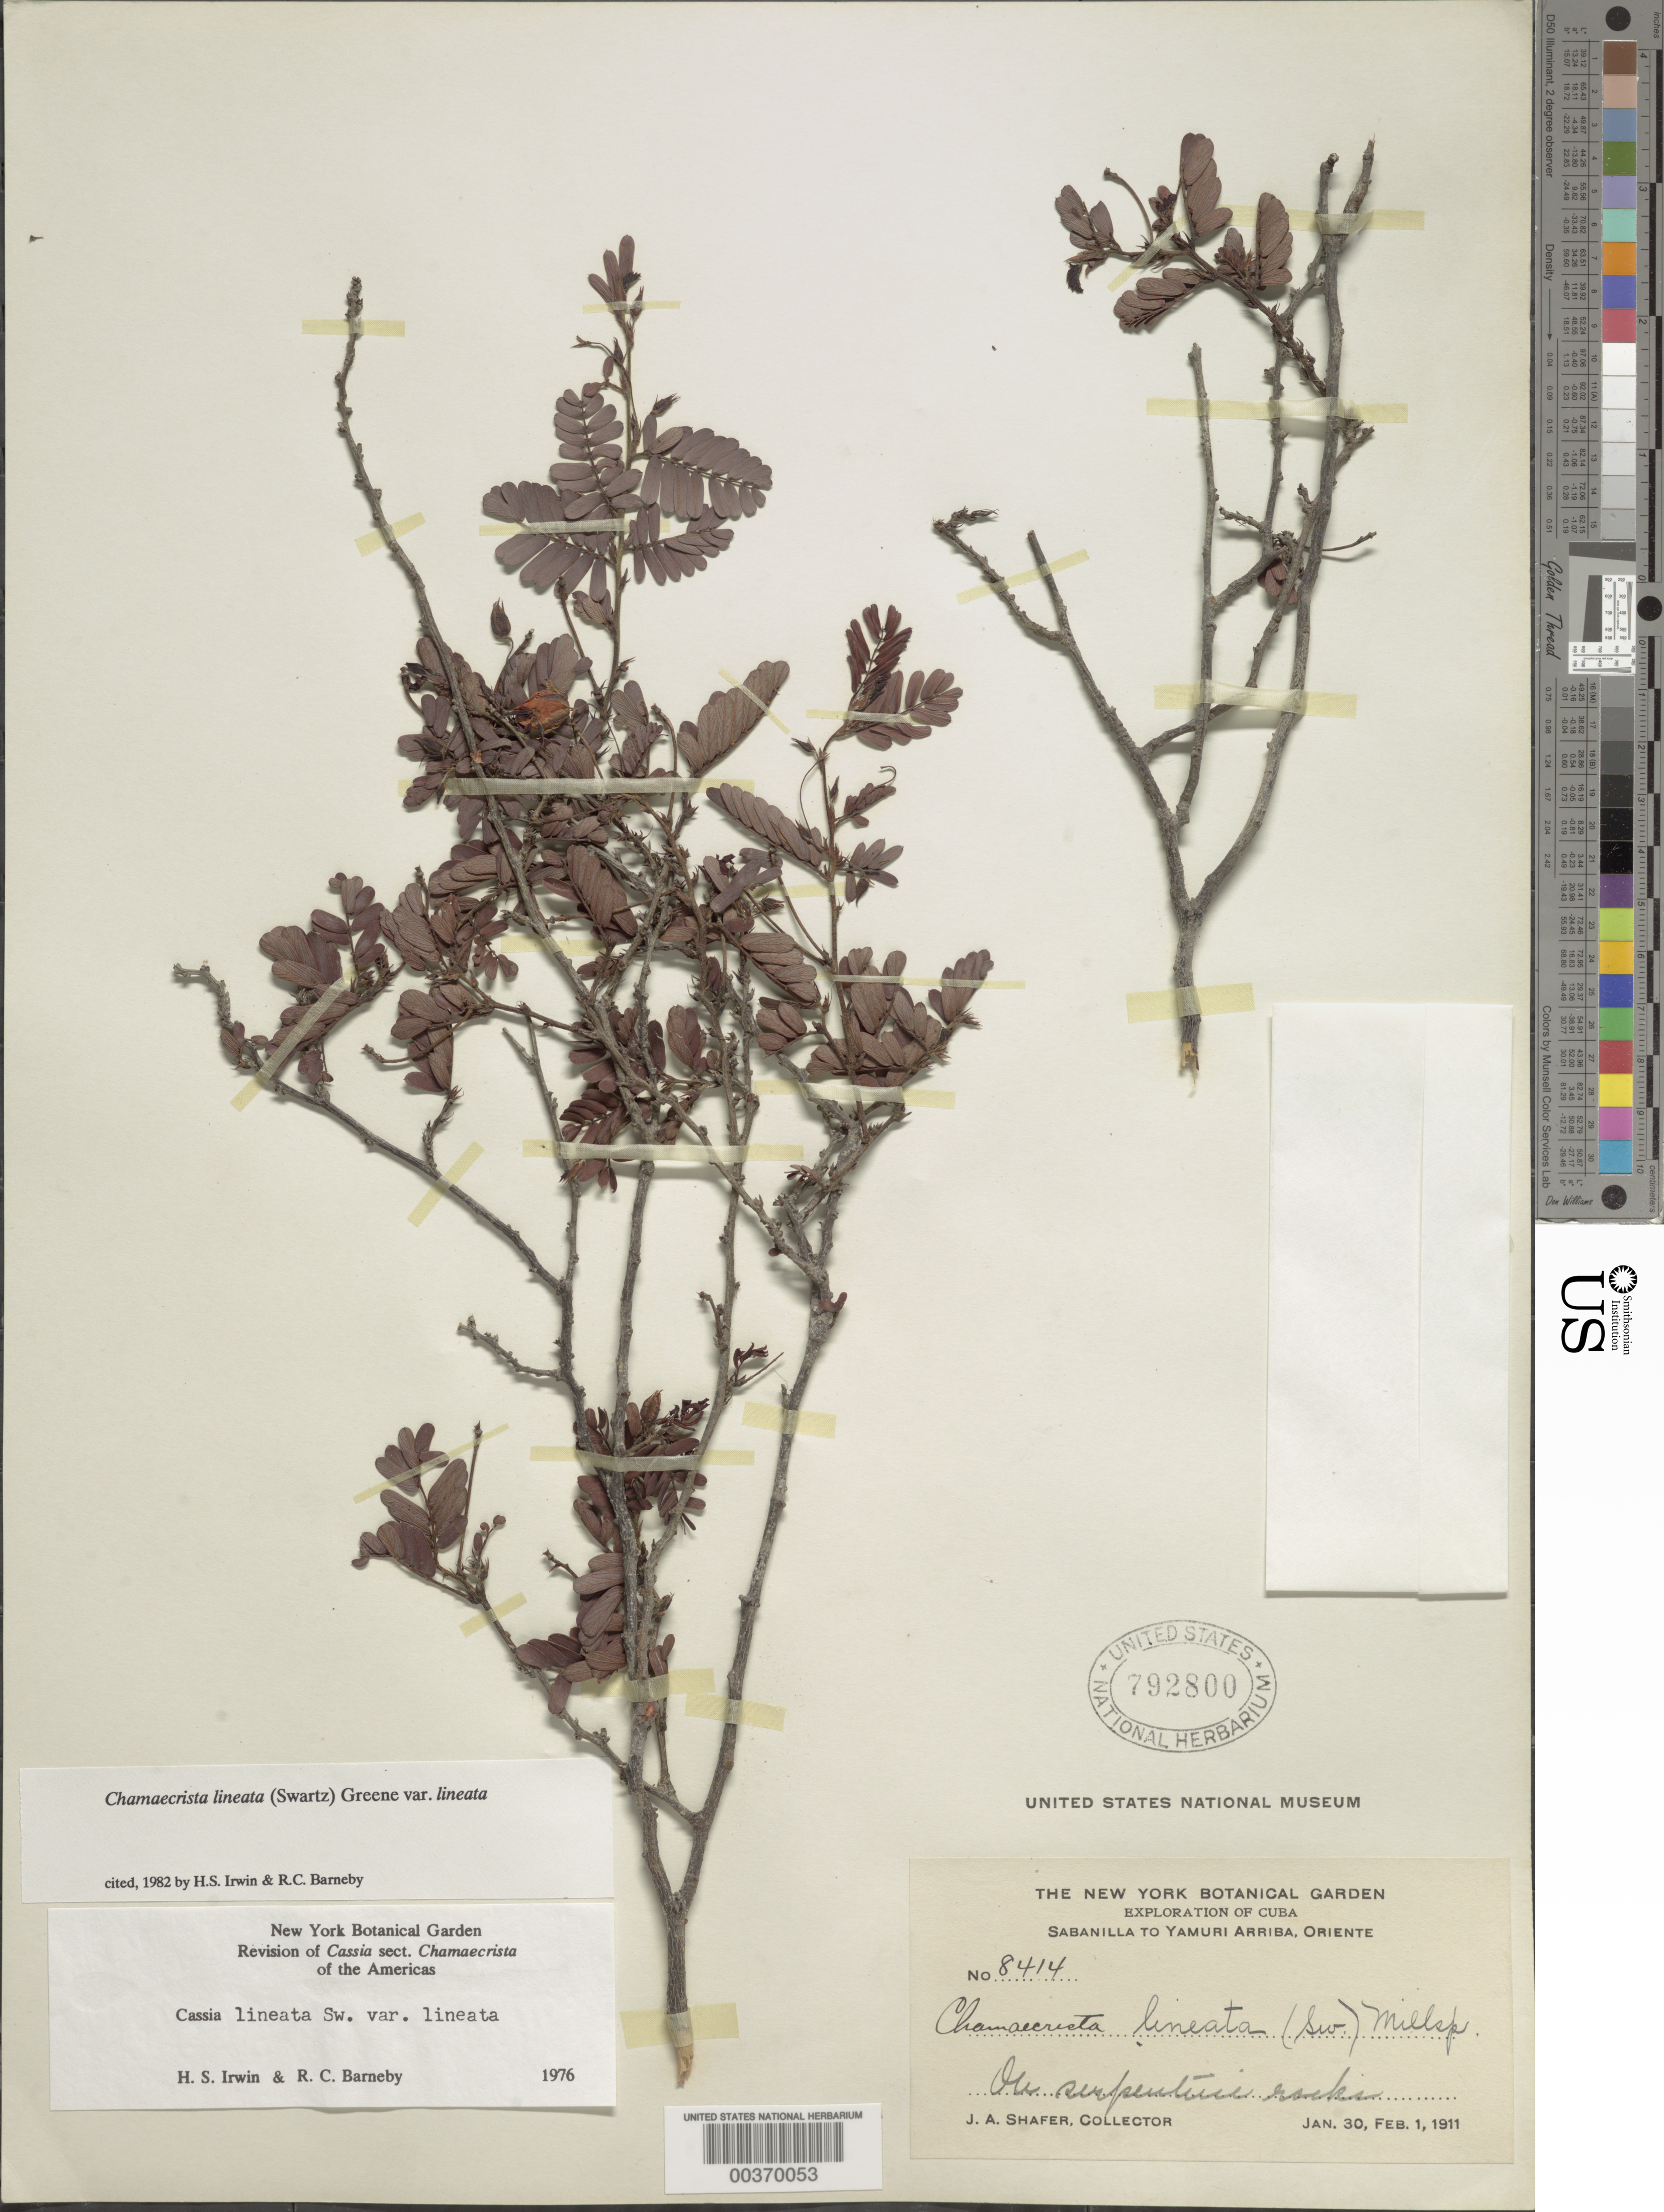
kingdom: Plantae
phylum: Tracheophyta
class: Magnoliopsida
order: Fabales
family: Fabaceae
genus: Chamaecrista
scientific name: Chamaecrista lineata var. lineata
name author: (Sw.) Greene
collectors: J. A. Shafer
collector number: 8414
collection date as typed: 30 Jan 1911 to 01 Feb 1911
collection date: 1911-01-30/1911-02-01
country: Cuba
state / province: Oriente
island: Greater Antilles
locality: Sabanilla to yamuri arriba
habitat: On serpentine rocks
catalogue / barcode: US 792800